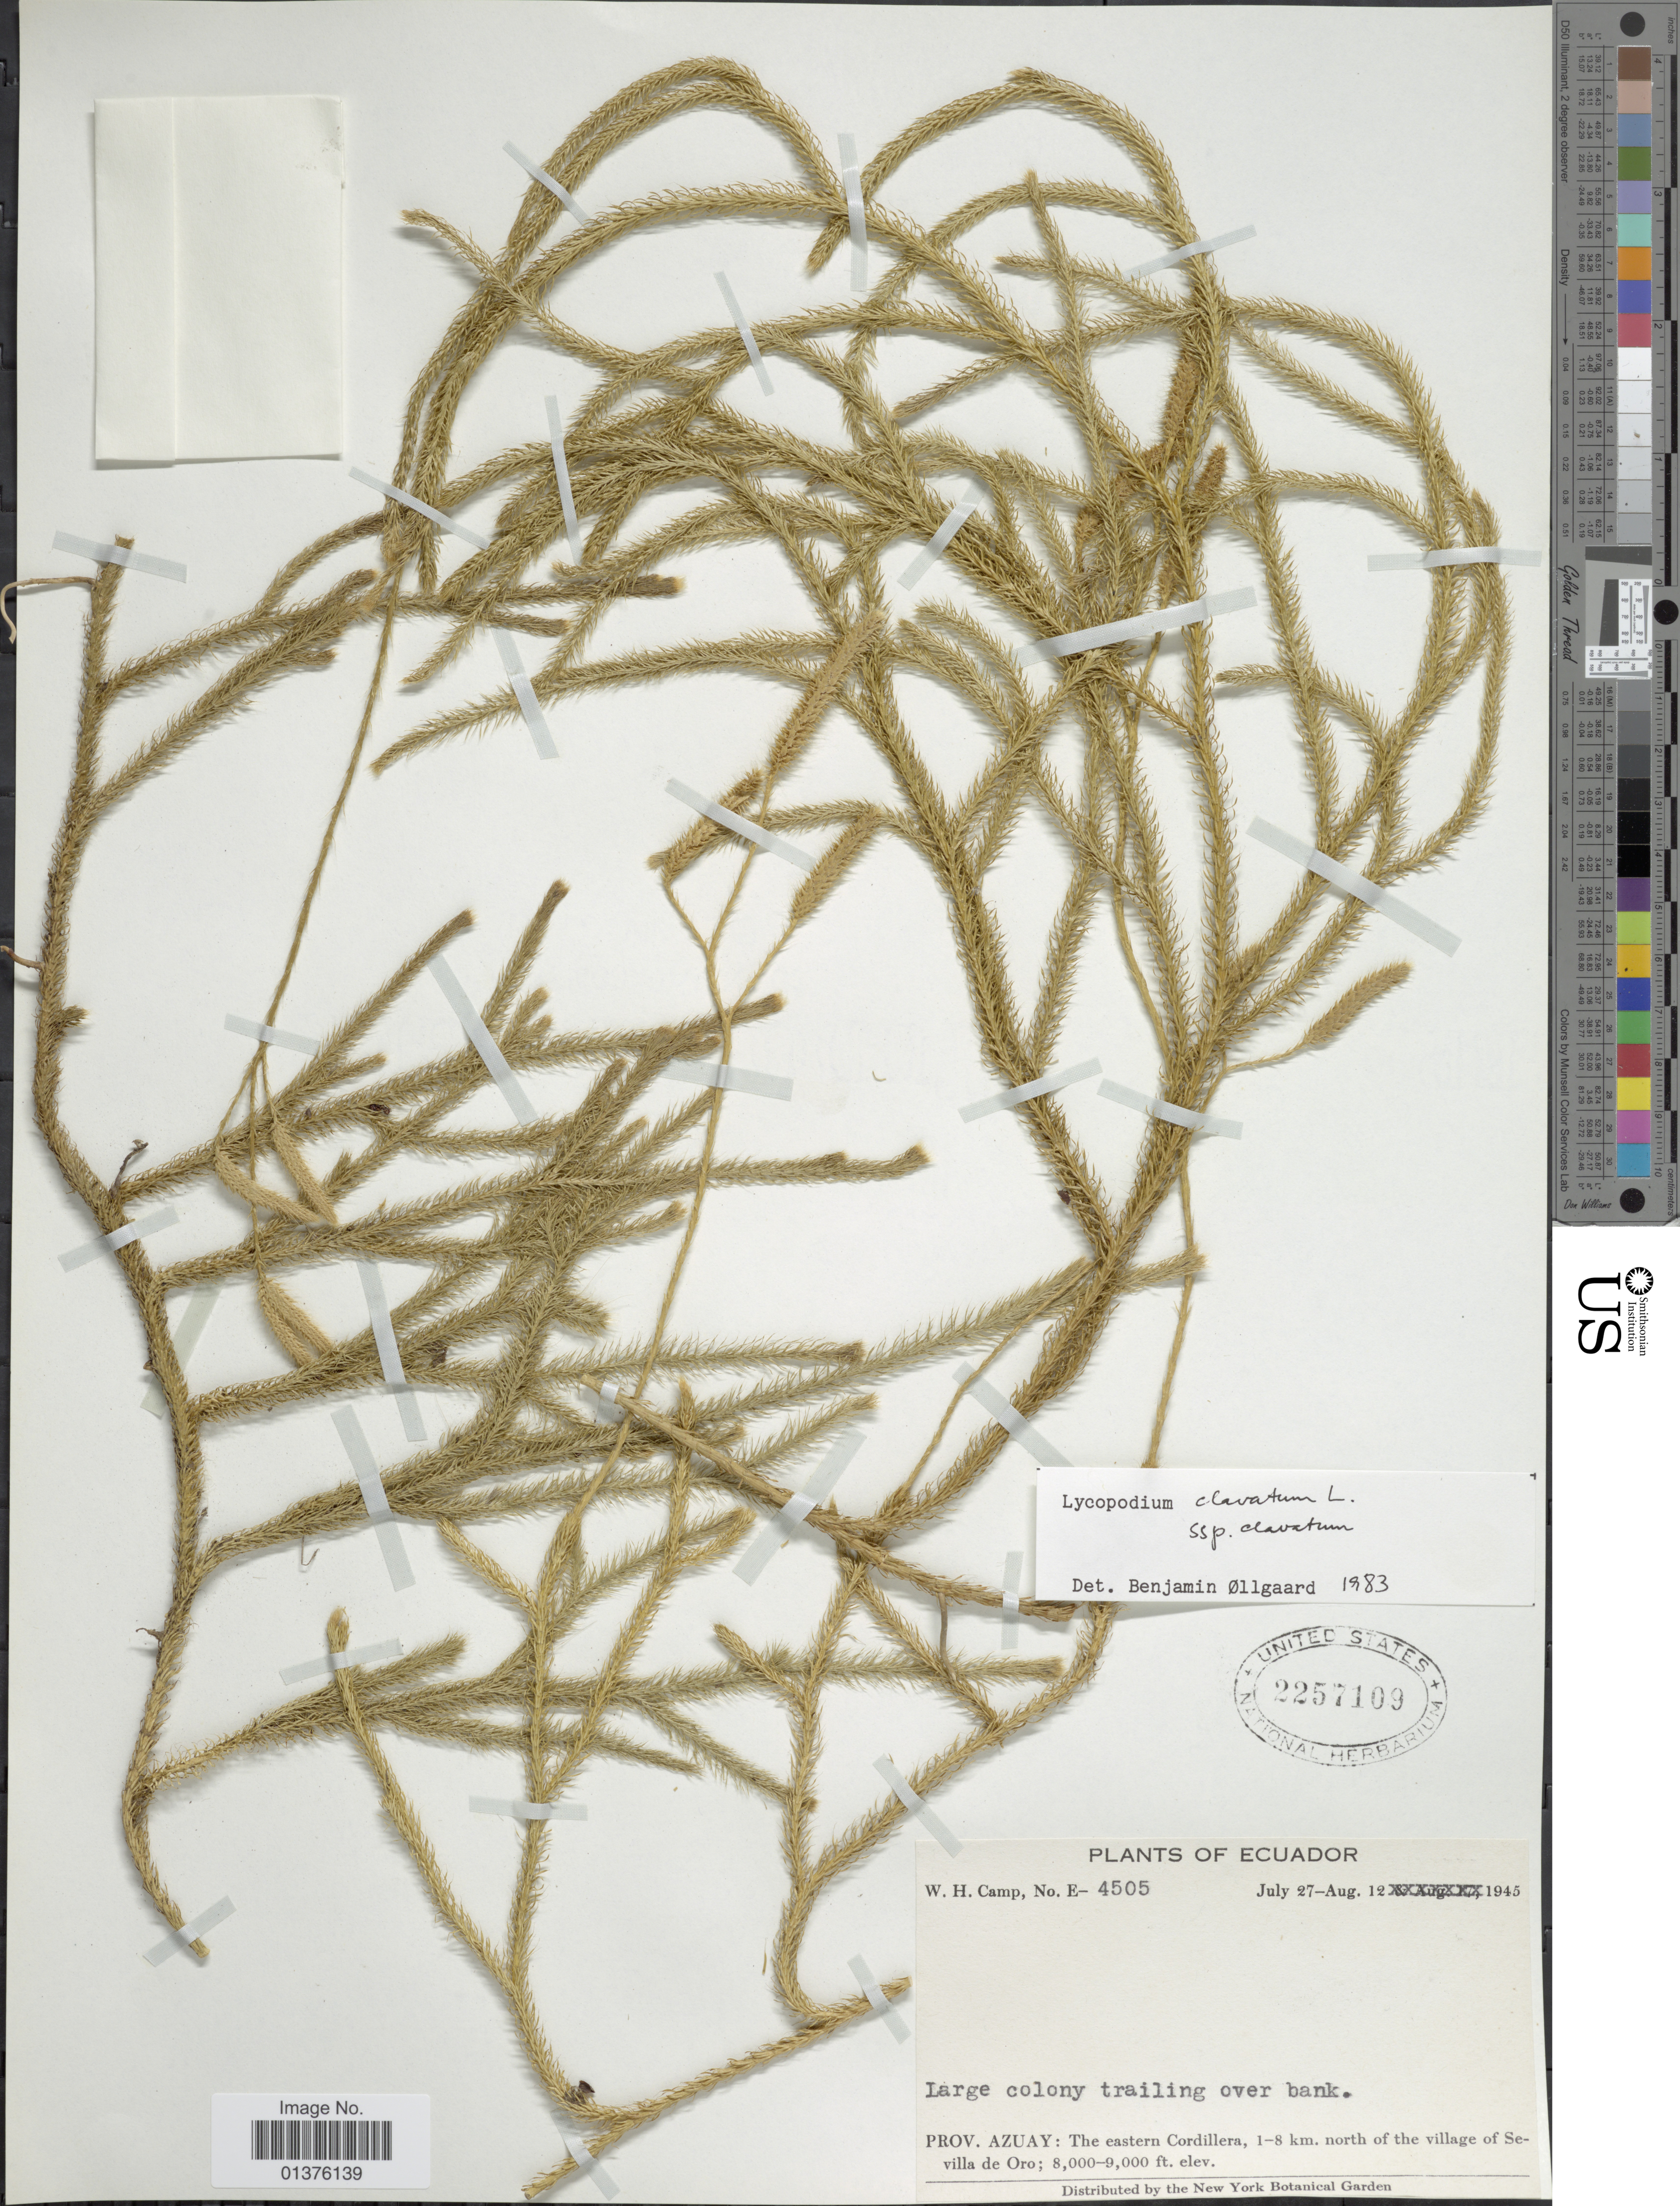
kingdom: Plantae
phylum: Tracheophyta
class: Lycopodiopsida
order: Lycopodiales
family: Lycopodiaceae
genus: Lycopodium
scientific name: Lycopodium clavatum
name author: L.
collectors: W. H. Camp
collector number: E-4505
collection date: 1945-08-12/1945-08-27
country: Ecuador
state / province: Azuay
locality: The eastern Cordillera, 1-8km north of the village of Sevilla de Oro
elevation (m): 2438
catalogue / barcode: US 2257109